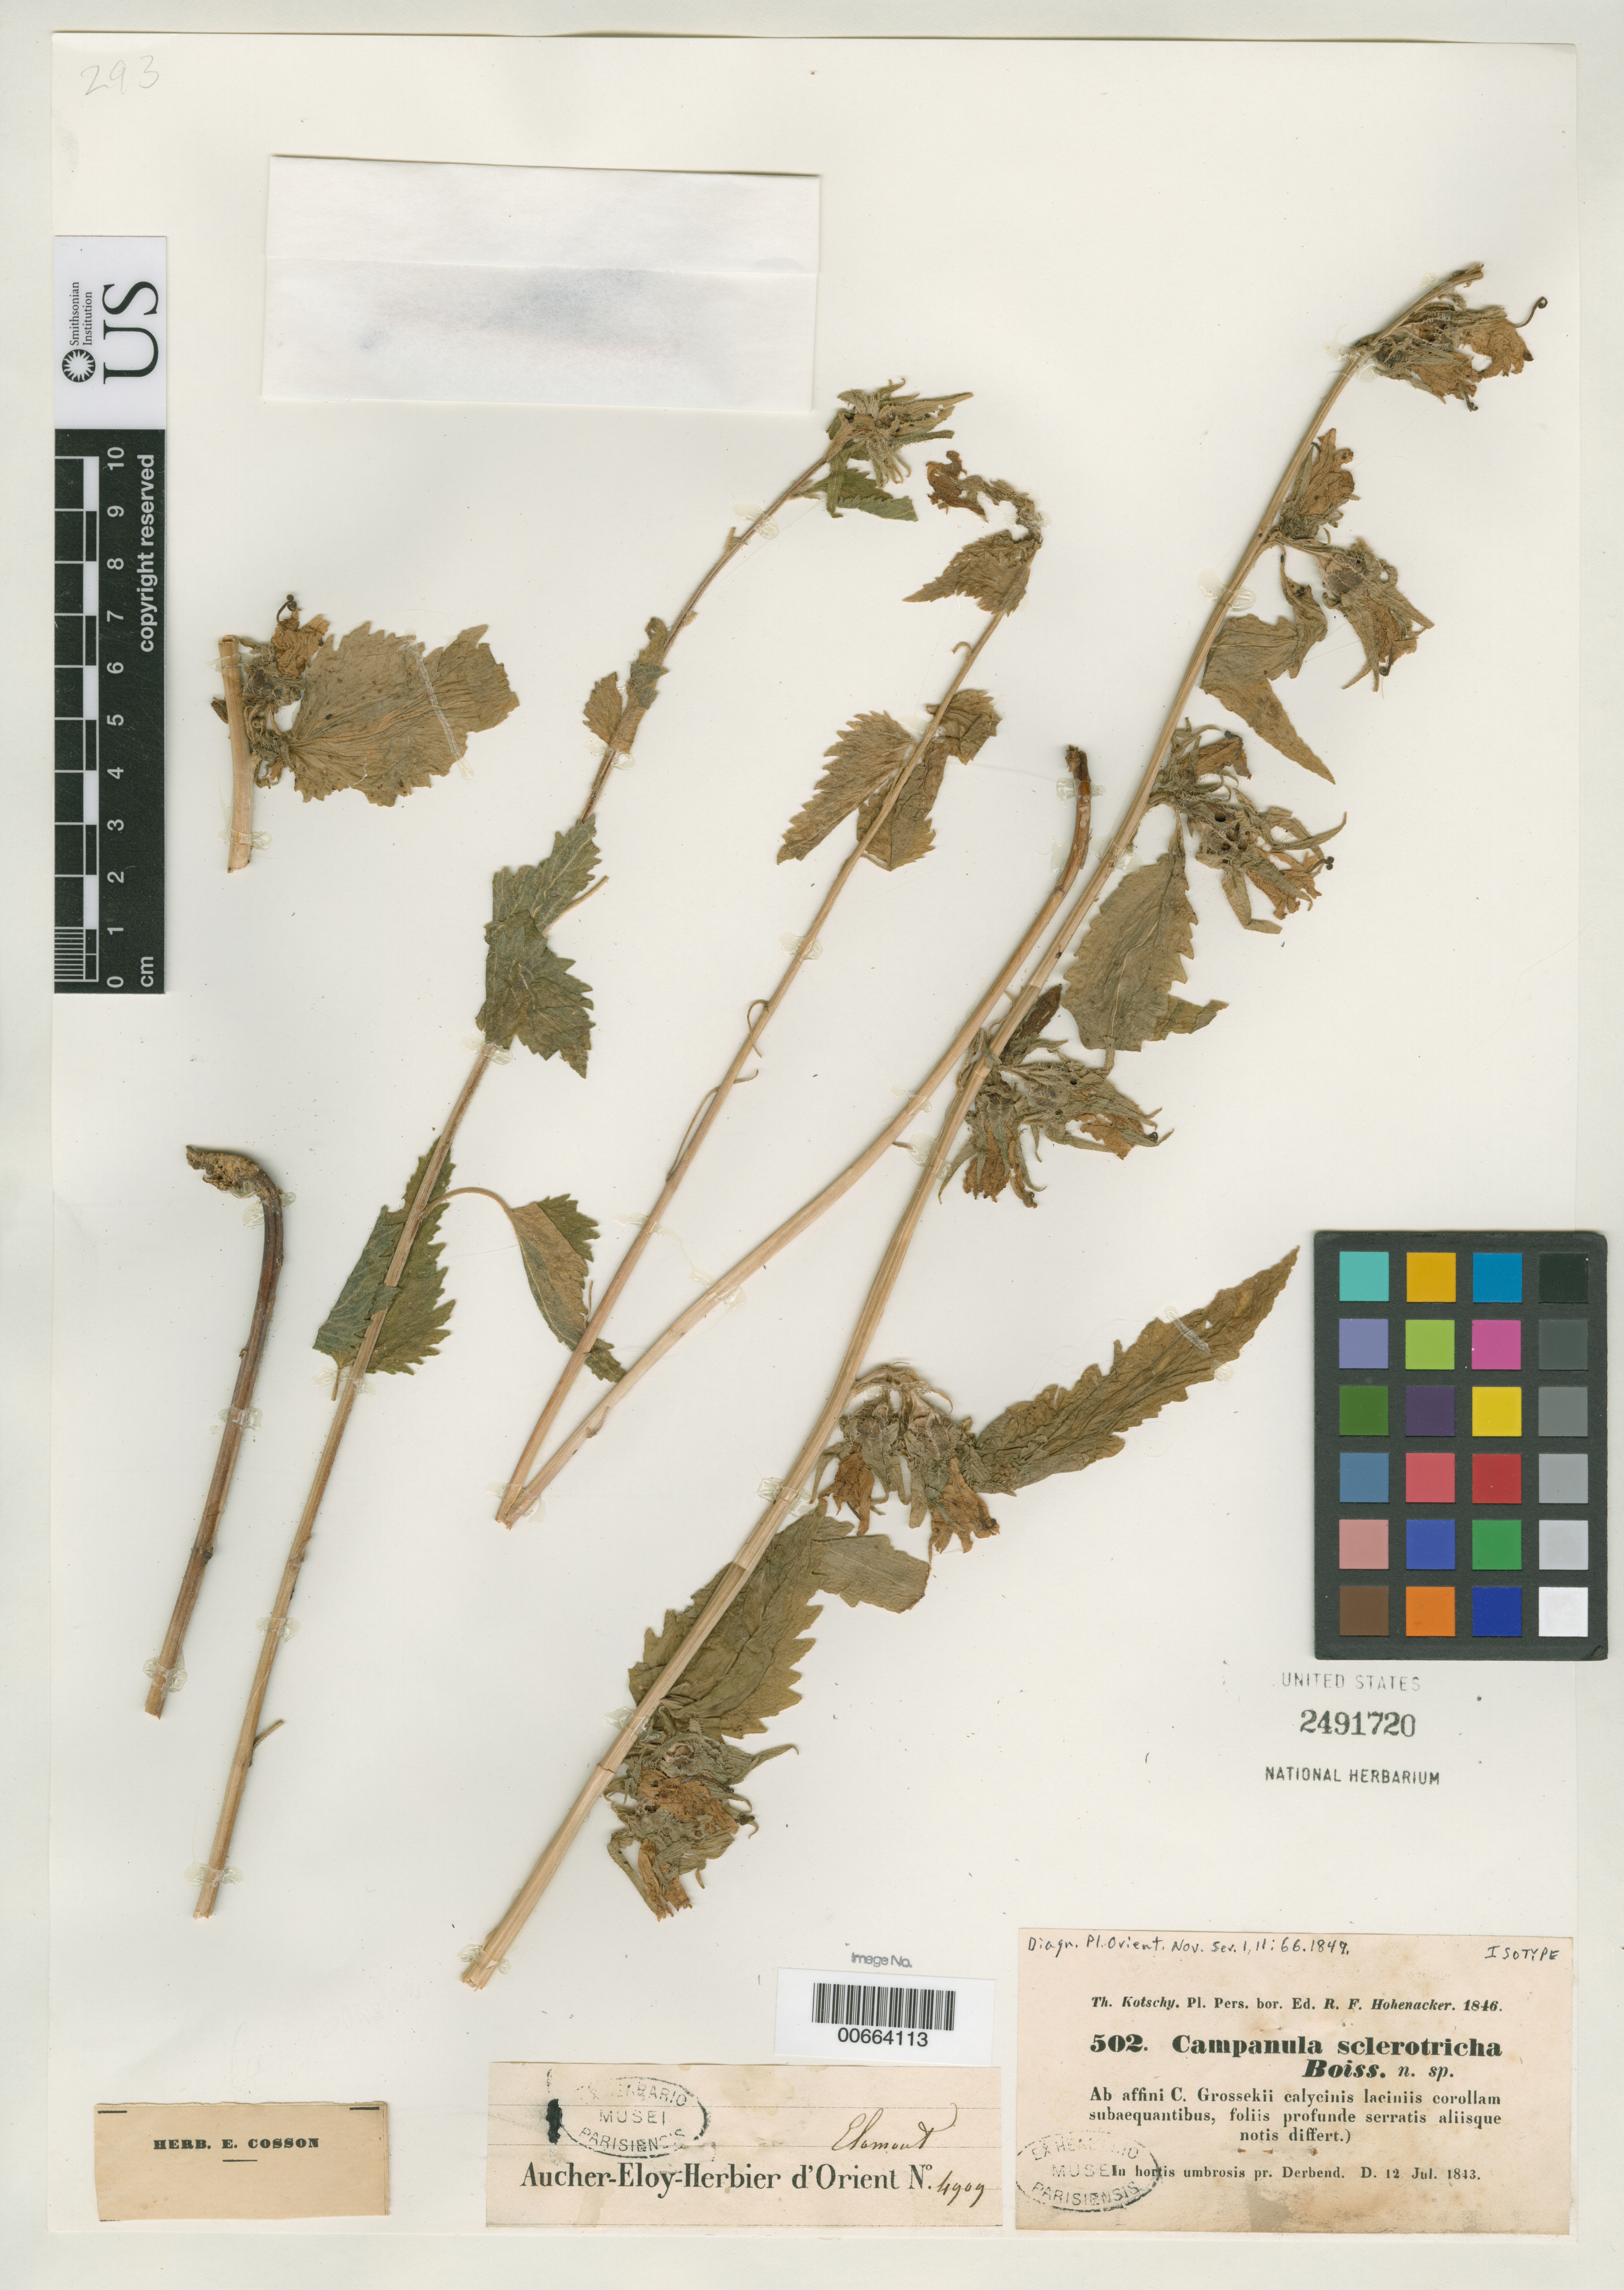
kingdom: Plantae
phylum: Tracheophyta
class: Magnoliopsida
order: Asterales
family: Campanulaceae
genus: Campanula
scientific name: Campanula sclerotricha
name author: Boiss.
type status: Isotype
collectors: K. G. Kotschy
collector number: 502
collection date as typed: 12 Jul 1843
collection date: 1843-07-12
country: Iran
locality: Derbend.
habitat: In hortis umbrosis.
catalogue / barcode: US 2491720